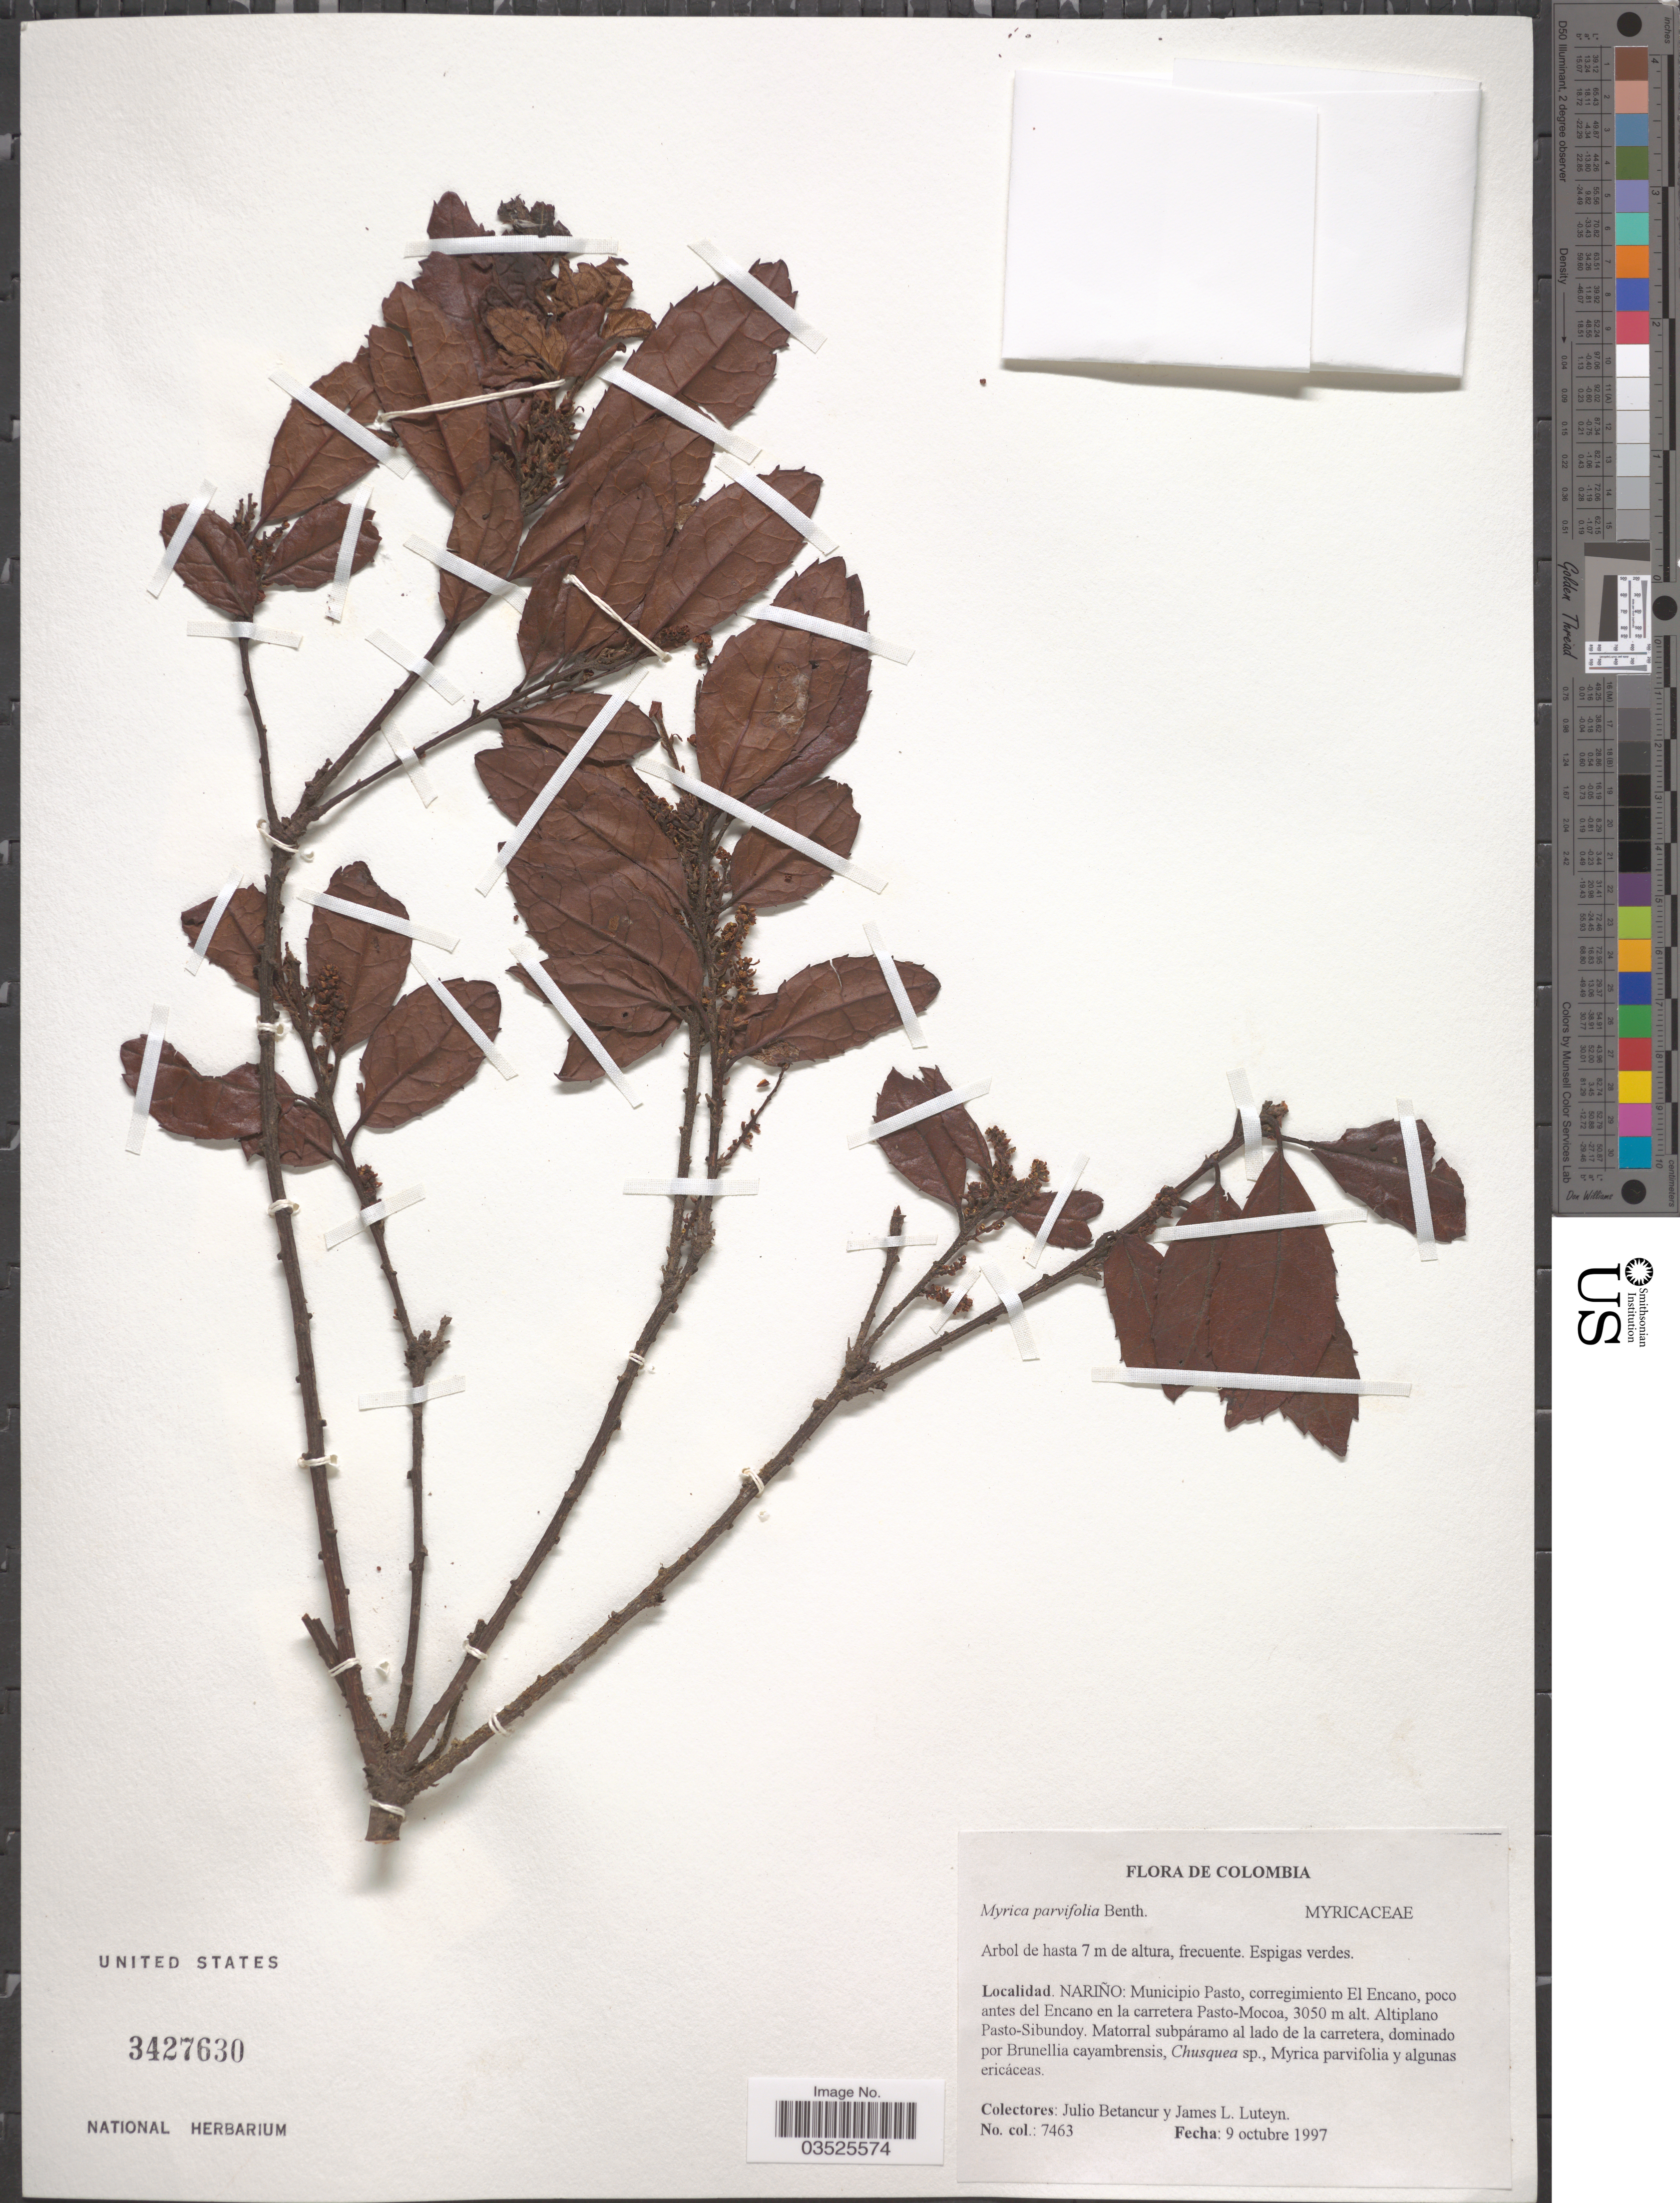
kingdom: Plantae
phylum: Tracheophyta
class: Magnoliopsida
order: Fagales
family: Myricaceae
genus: Morella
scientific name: Morella parvifolia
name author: (Benth.) Parra-Os.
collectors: J. Betancur & J. L. Luteyn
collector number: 7463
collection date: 1997-10-09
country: Colombia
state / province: Nariño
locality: Municipio Pasto, corregimiento El Encano, poco antes del Encano en la carretera Pasto-Mocoa. Altiplano Pasto-Sibundoy.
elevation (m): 3050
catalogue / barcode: US 3427630